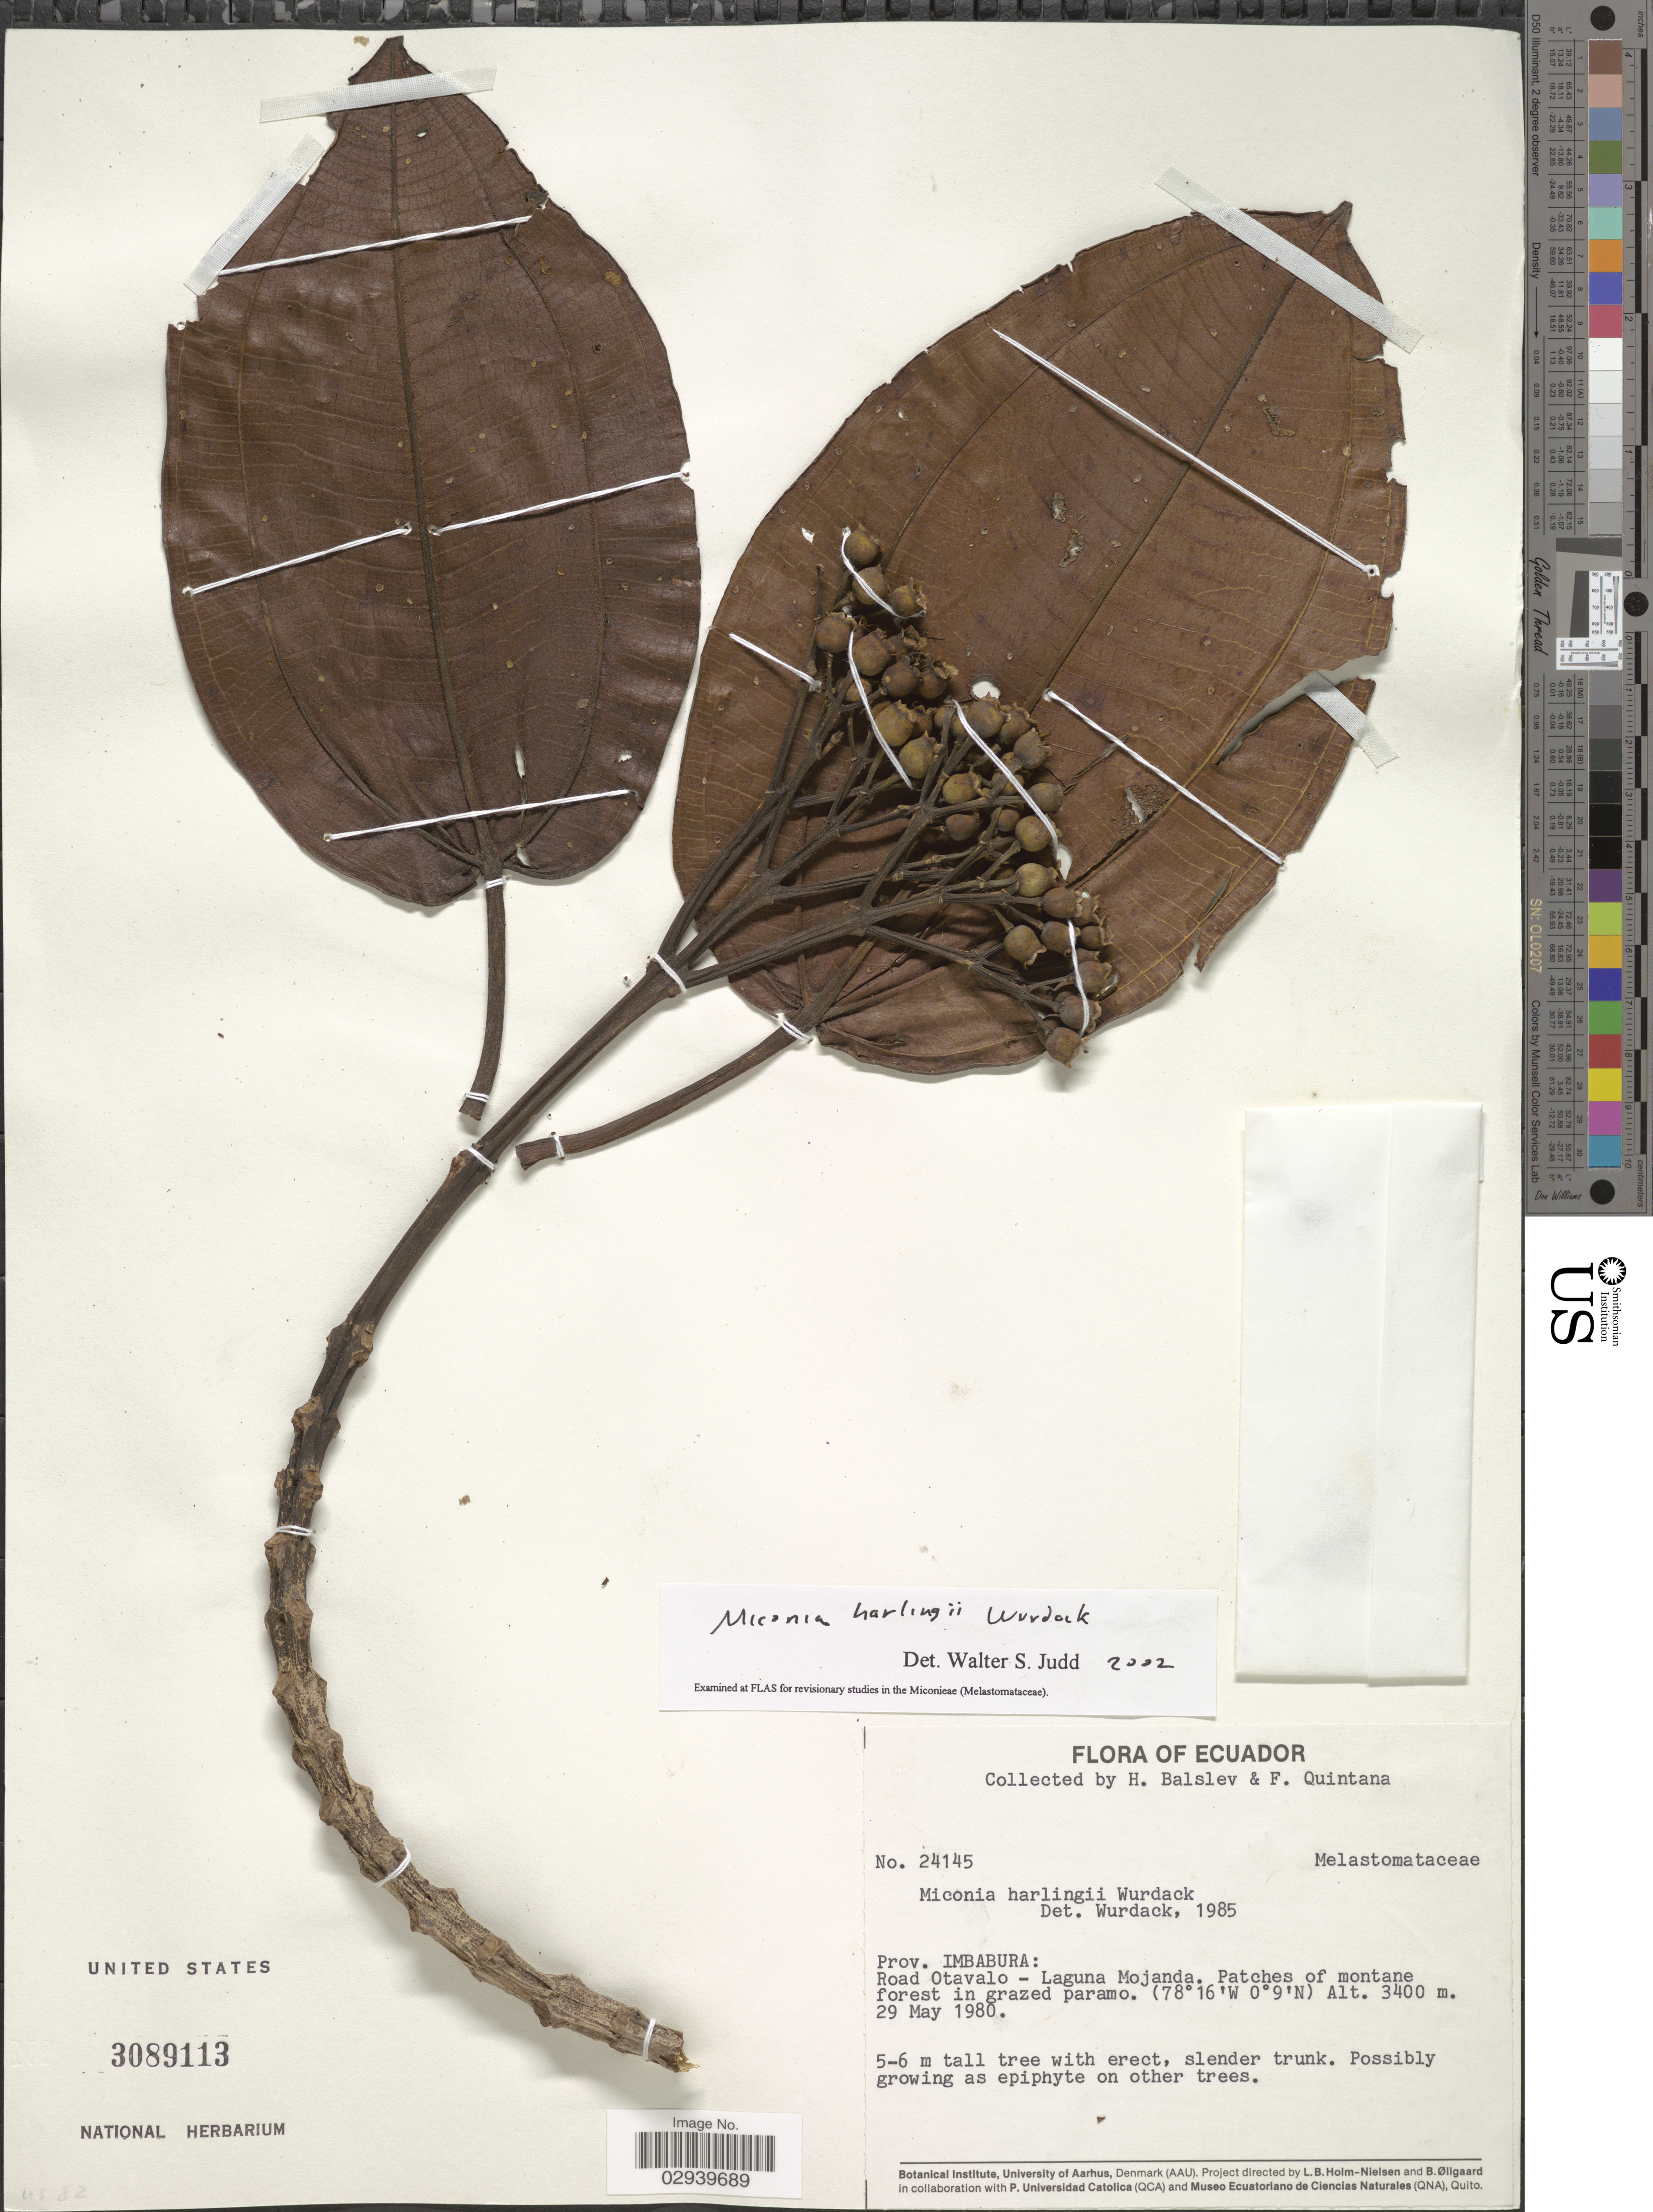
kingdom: Plantae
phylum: Tracheophyta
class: Magnoliopsida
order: Myrtales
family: Melastomataceae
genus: Miconia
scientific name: Miconia harlingii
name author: Wurdack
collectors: H. Balslev & F. Quintana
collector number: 24145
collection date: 1980-05-29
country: Ecuador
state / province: Imbabura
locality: Road Otalvo - Laguna Mojanda.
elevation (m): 3400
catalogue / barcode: US 3089113